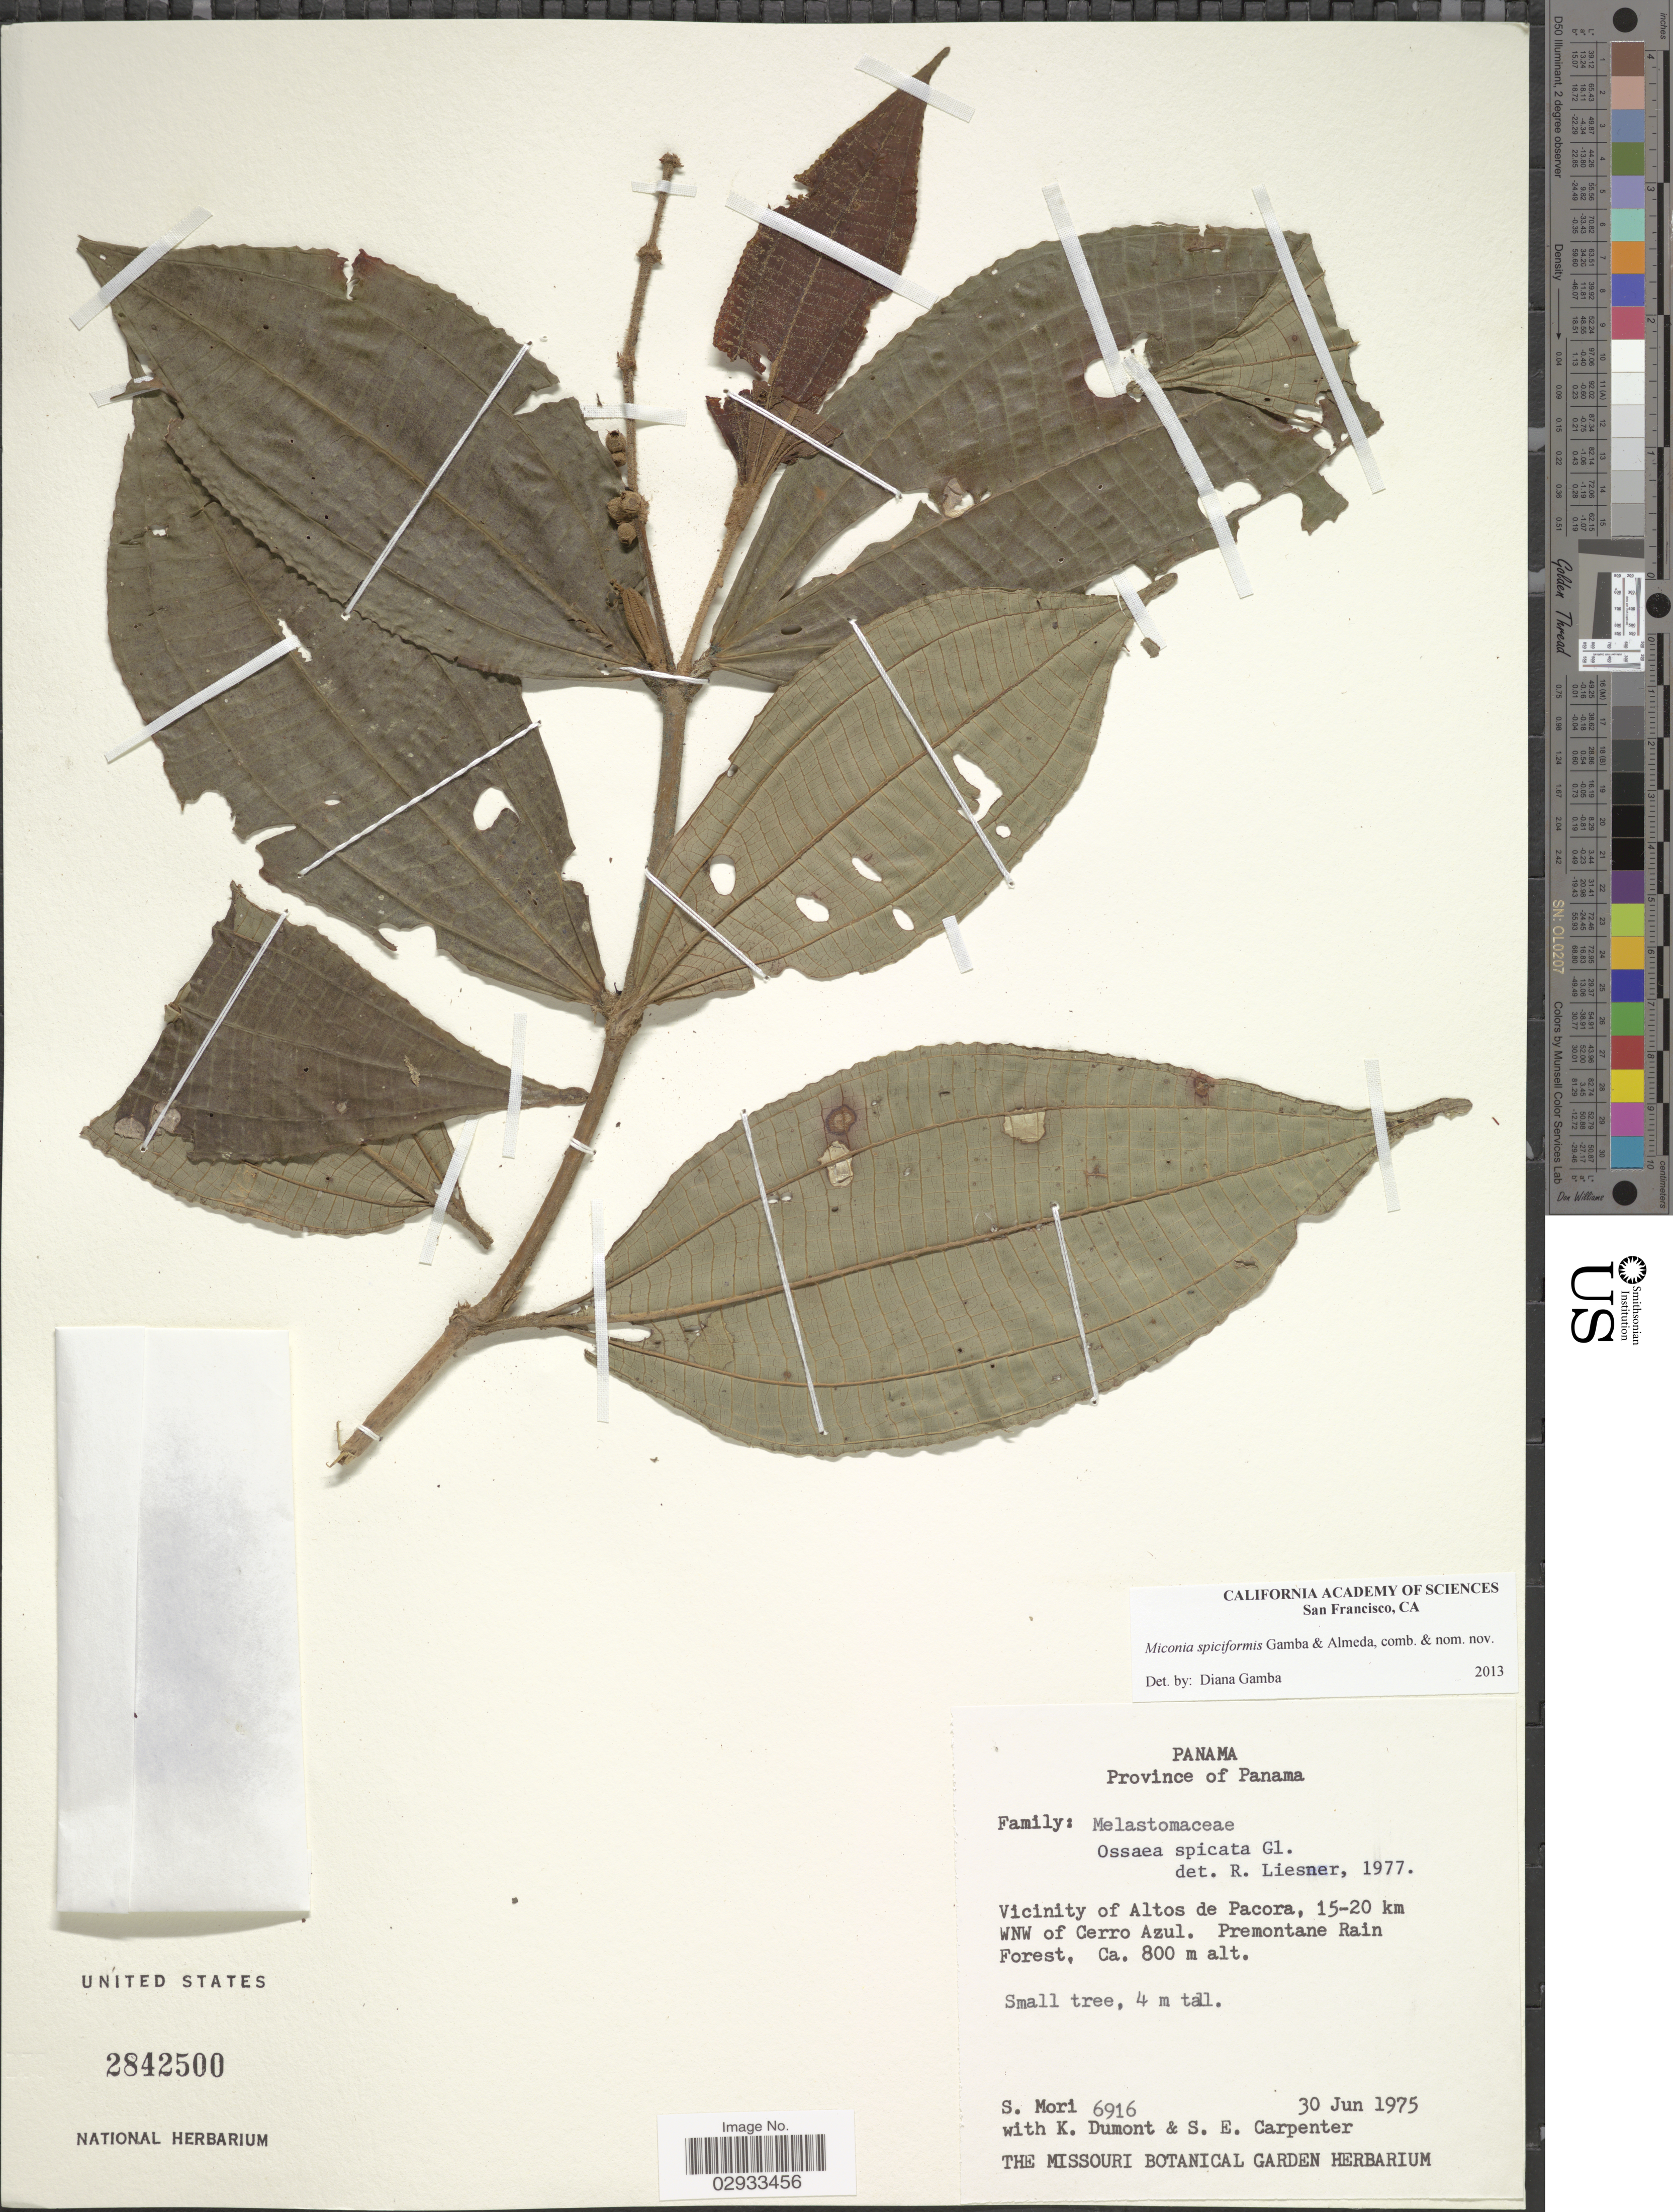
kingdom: Plantae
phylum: Tracheophyta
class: Magnoliopsida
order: Myrtales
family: Melastomataceae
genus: Miconia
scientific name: Miconia spiciformis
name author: Gamba & Almeda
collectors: S. Mori, K. P. Dumont & S. Carpenter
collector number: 6916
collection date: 1975-06-30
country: Panama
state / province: Panamá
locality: Vicinity of Altos de Pacora, 15-20 km WNW of Cerro Azul.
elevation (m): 800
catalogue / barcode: US 2842500